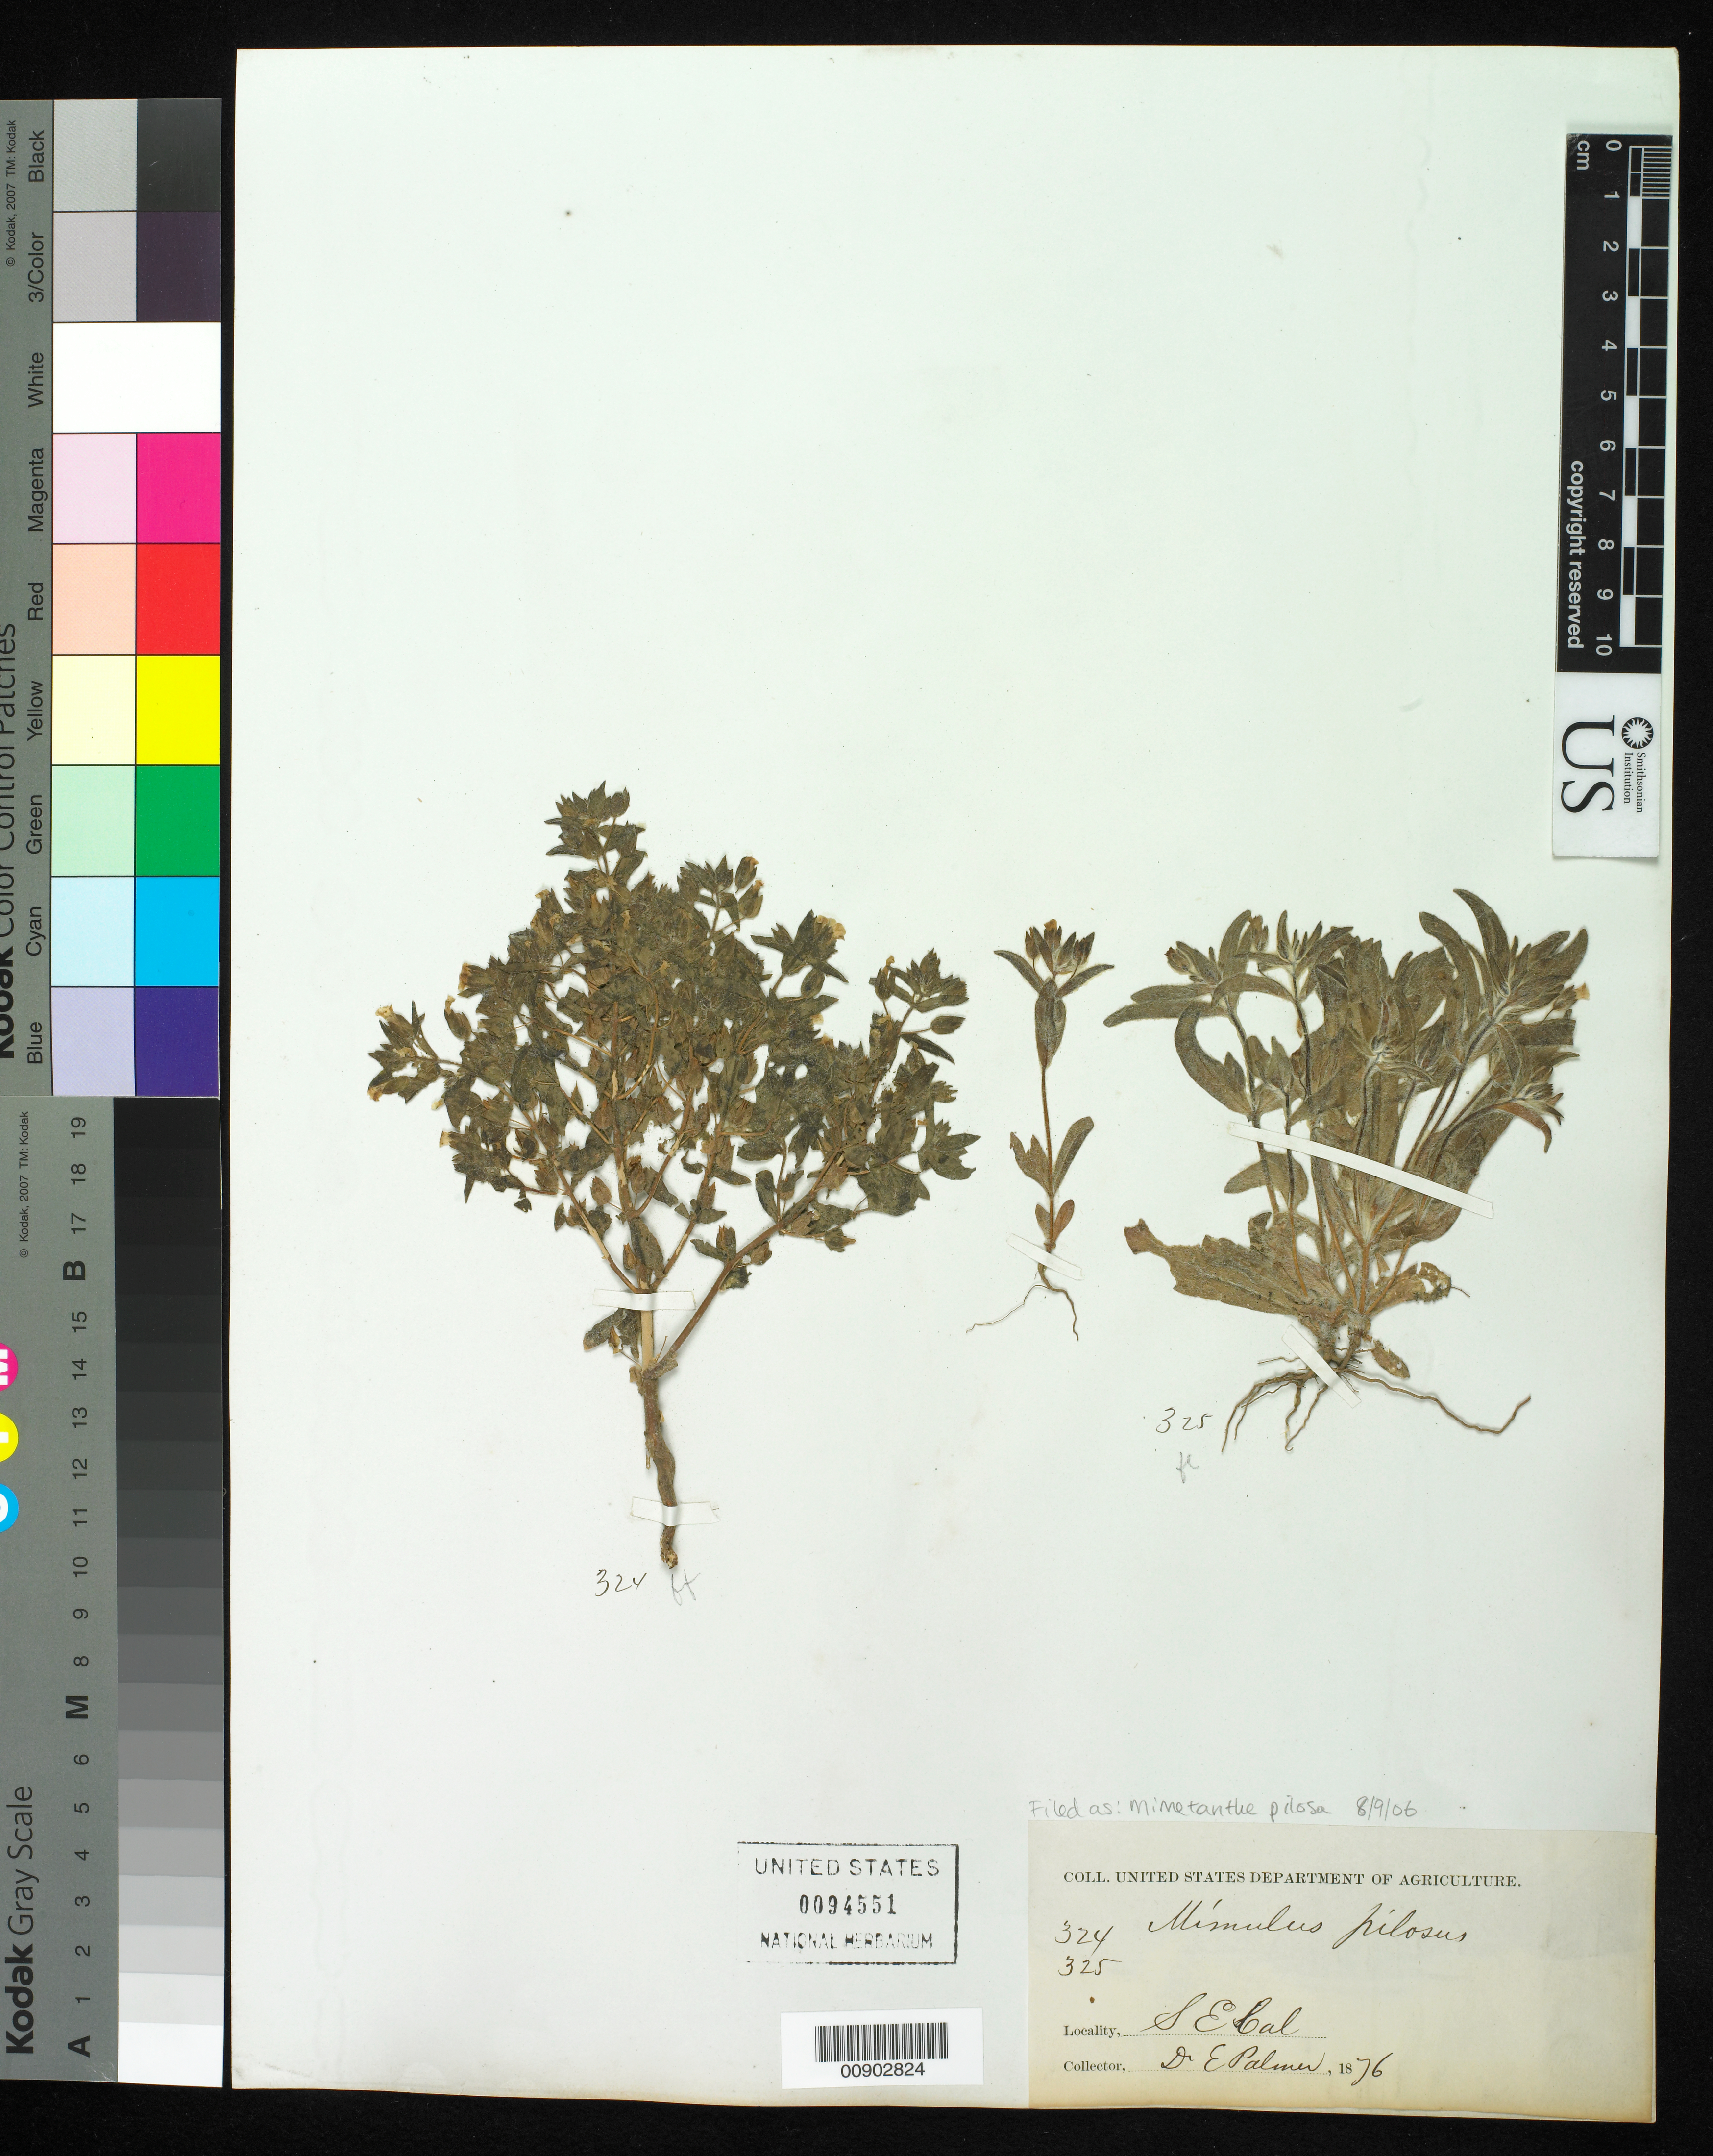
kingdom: Plantae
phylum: Tracheophyta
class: Magnoliopsida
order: Lamiales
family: Phrymaceae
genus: Mimetanthe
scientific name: Mimetanthe pilosa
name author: (Benth.) Greene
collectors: E. Palmer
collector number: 324 & 325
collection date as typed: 1876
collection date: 1876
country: United States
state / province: California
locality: SE California.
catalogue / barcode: US 94551